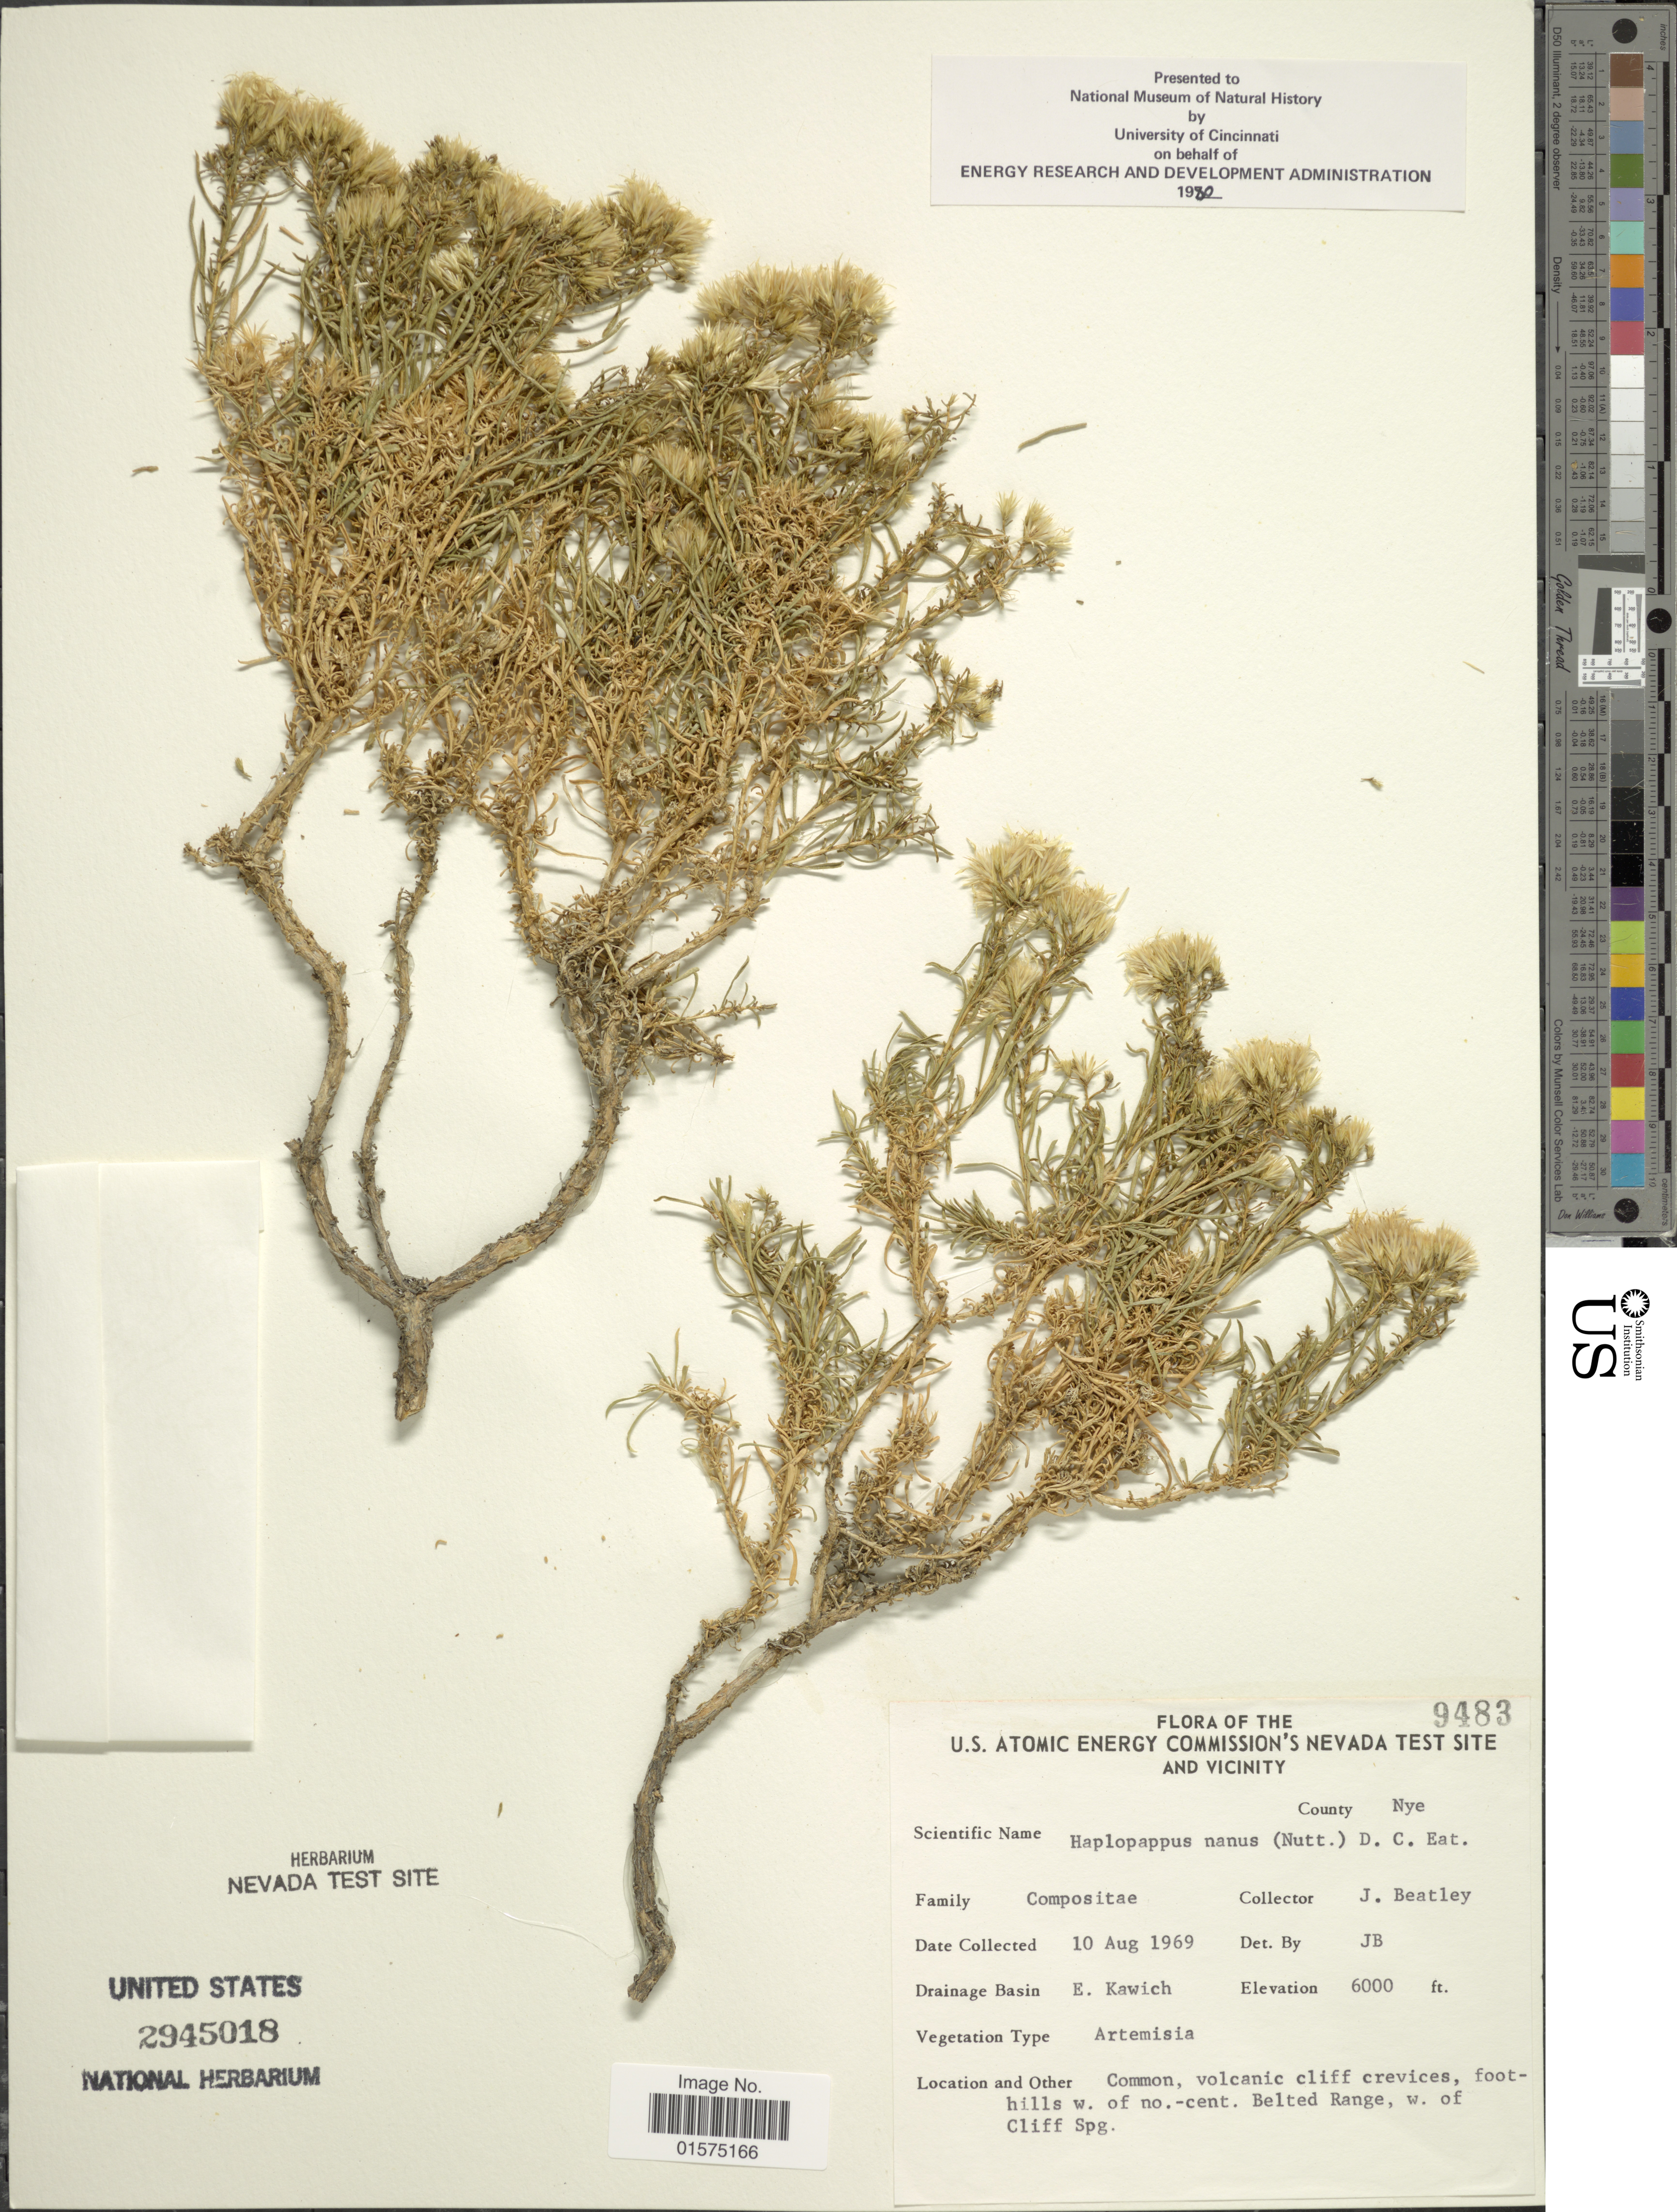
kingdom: Plantae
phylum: Tracheophyta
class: Magnoliopsida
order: Asterales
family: Asteraceae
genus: Ericameria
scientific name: Ericameria nana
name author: Nutt.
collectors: J. C. Beatley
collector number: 9483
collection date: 1969-08-10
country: United States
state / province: Nevada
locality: U.S. Atomic Energy Commission's Nevada Test Site and vicinity. County Nye. Drainage Basin E. Kawich. foothills w. of no.-cent. Belted Range, w. of Cliff Spg.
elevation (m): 1829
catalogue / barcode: US 2945018